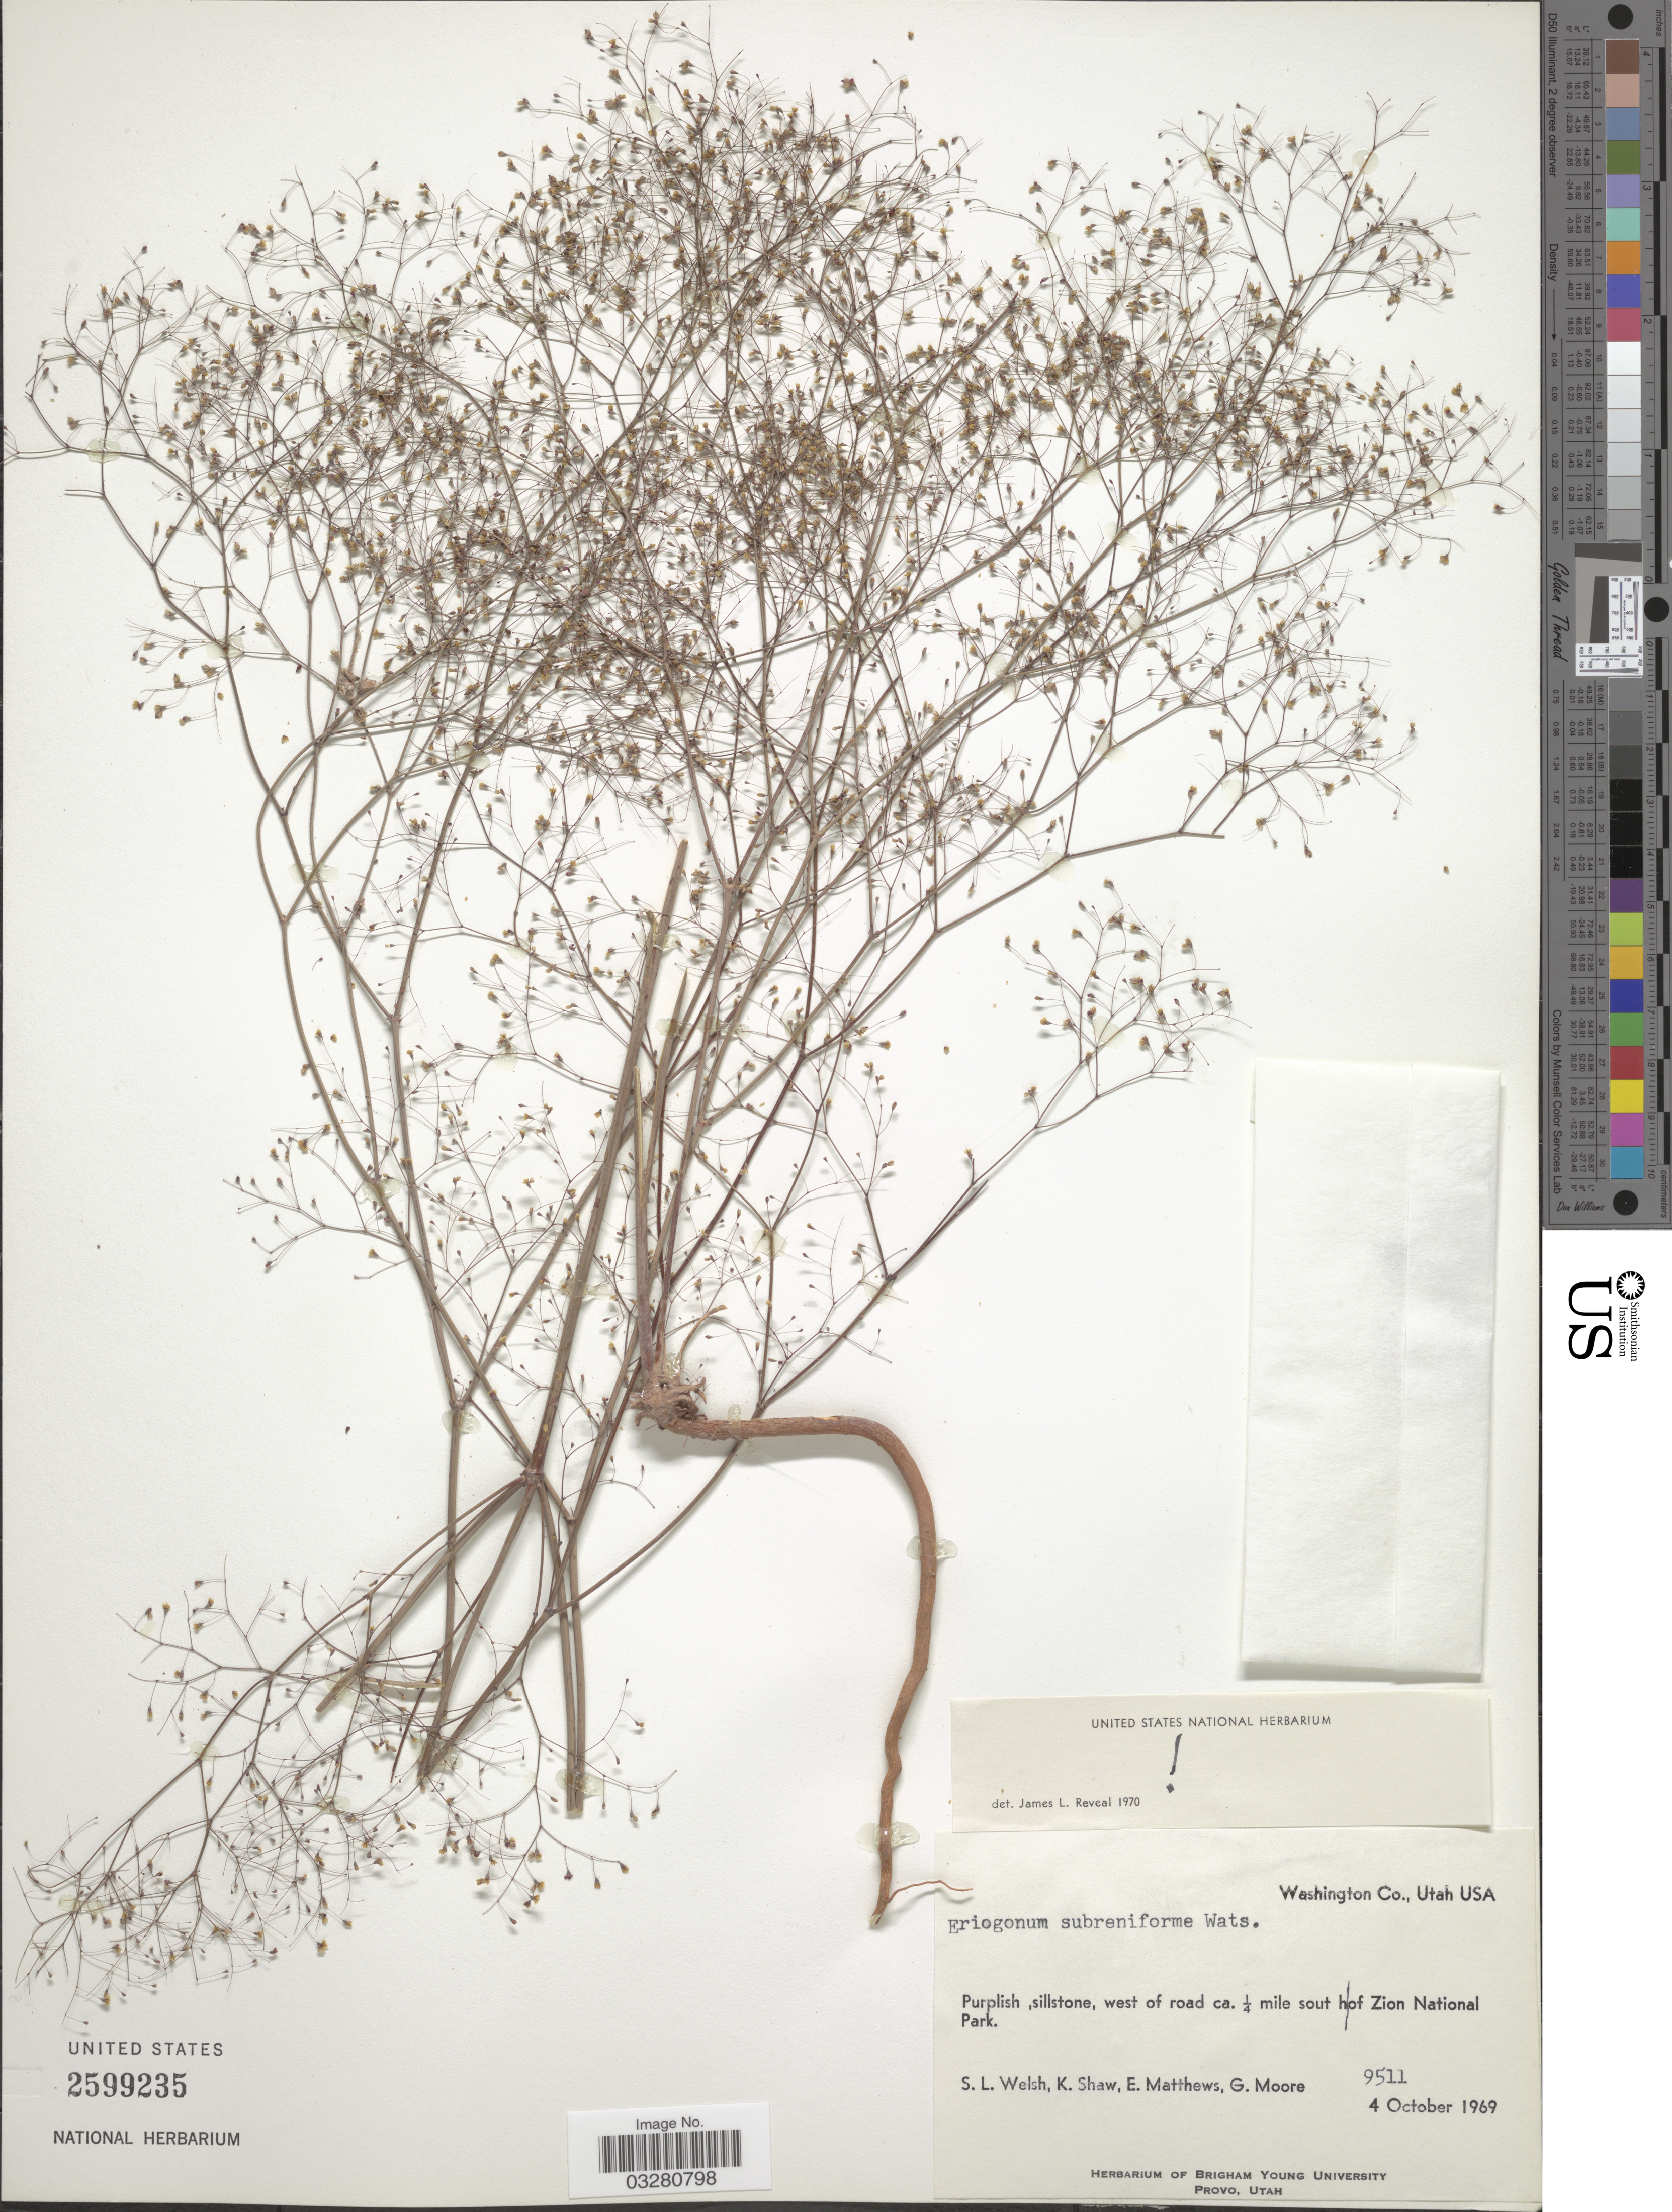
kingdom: Plantae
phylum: Tracheophyta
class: Magnoliopsida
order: Caryophyllales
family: Polygonaceae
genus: Eriogonum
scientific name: Eriogonum subreniforme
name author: S. Watson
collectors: S. Welsh, K. Shaw, E. Matthews & G. Moore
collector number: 9511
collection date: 1969-10-04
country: United States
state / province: Utah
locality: Washington Co. West of road ca. ¼ mile south of Zion National Park.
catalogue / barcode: US 2599235